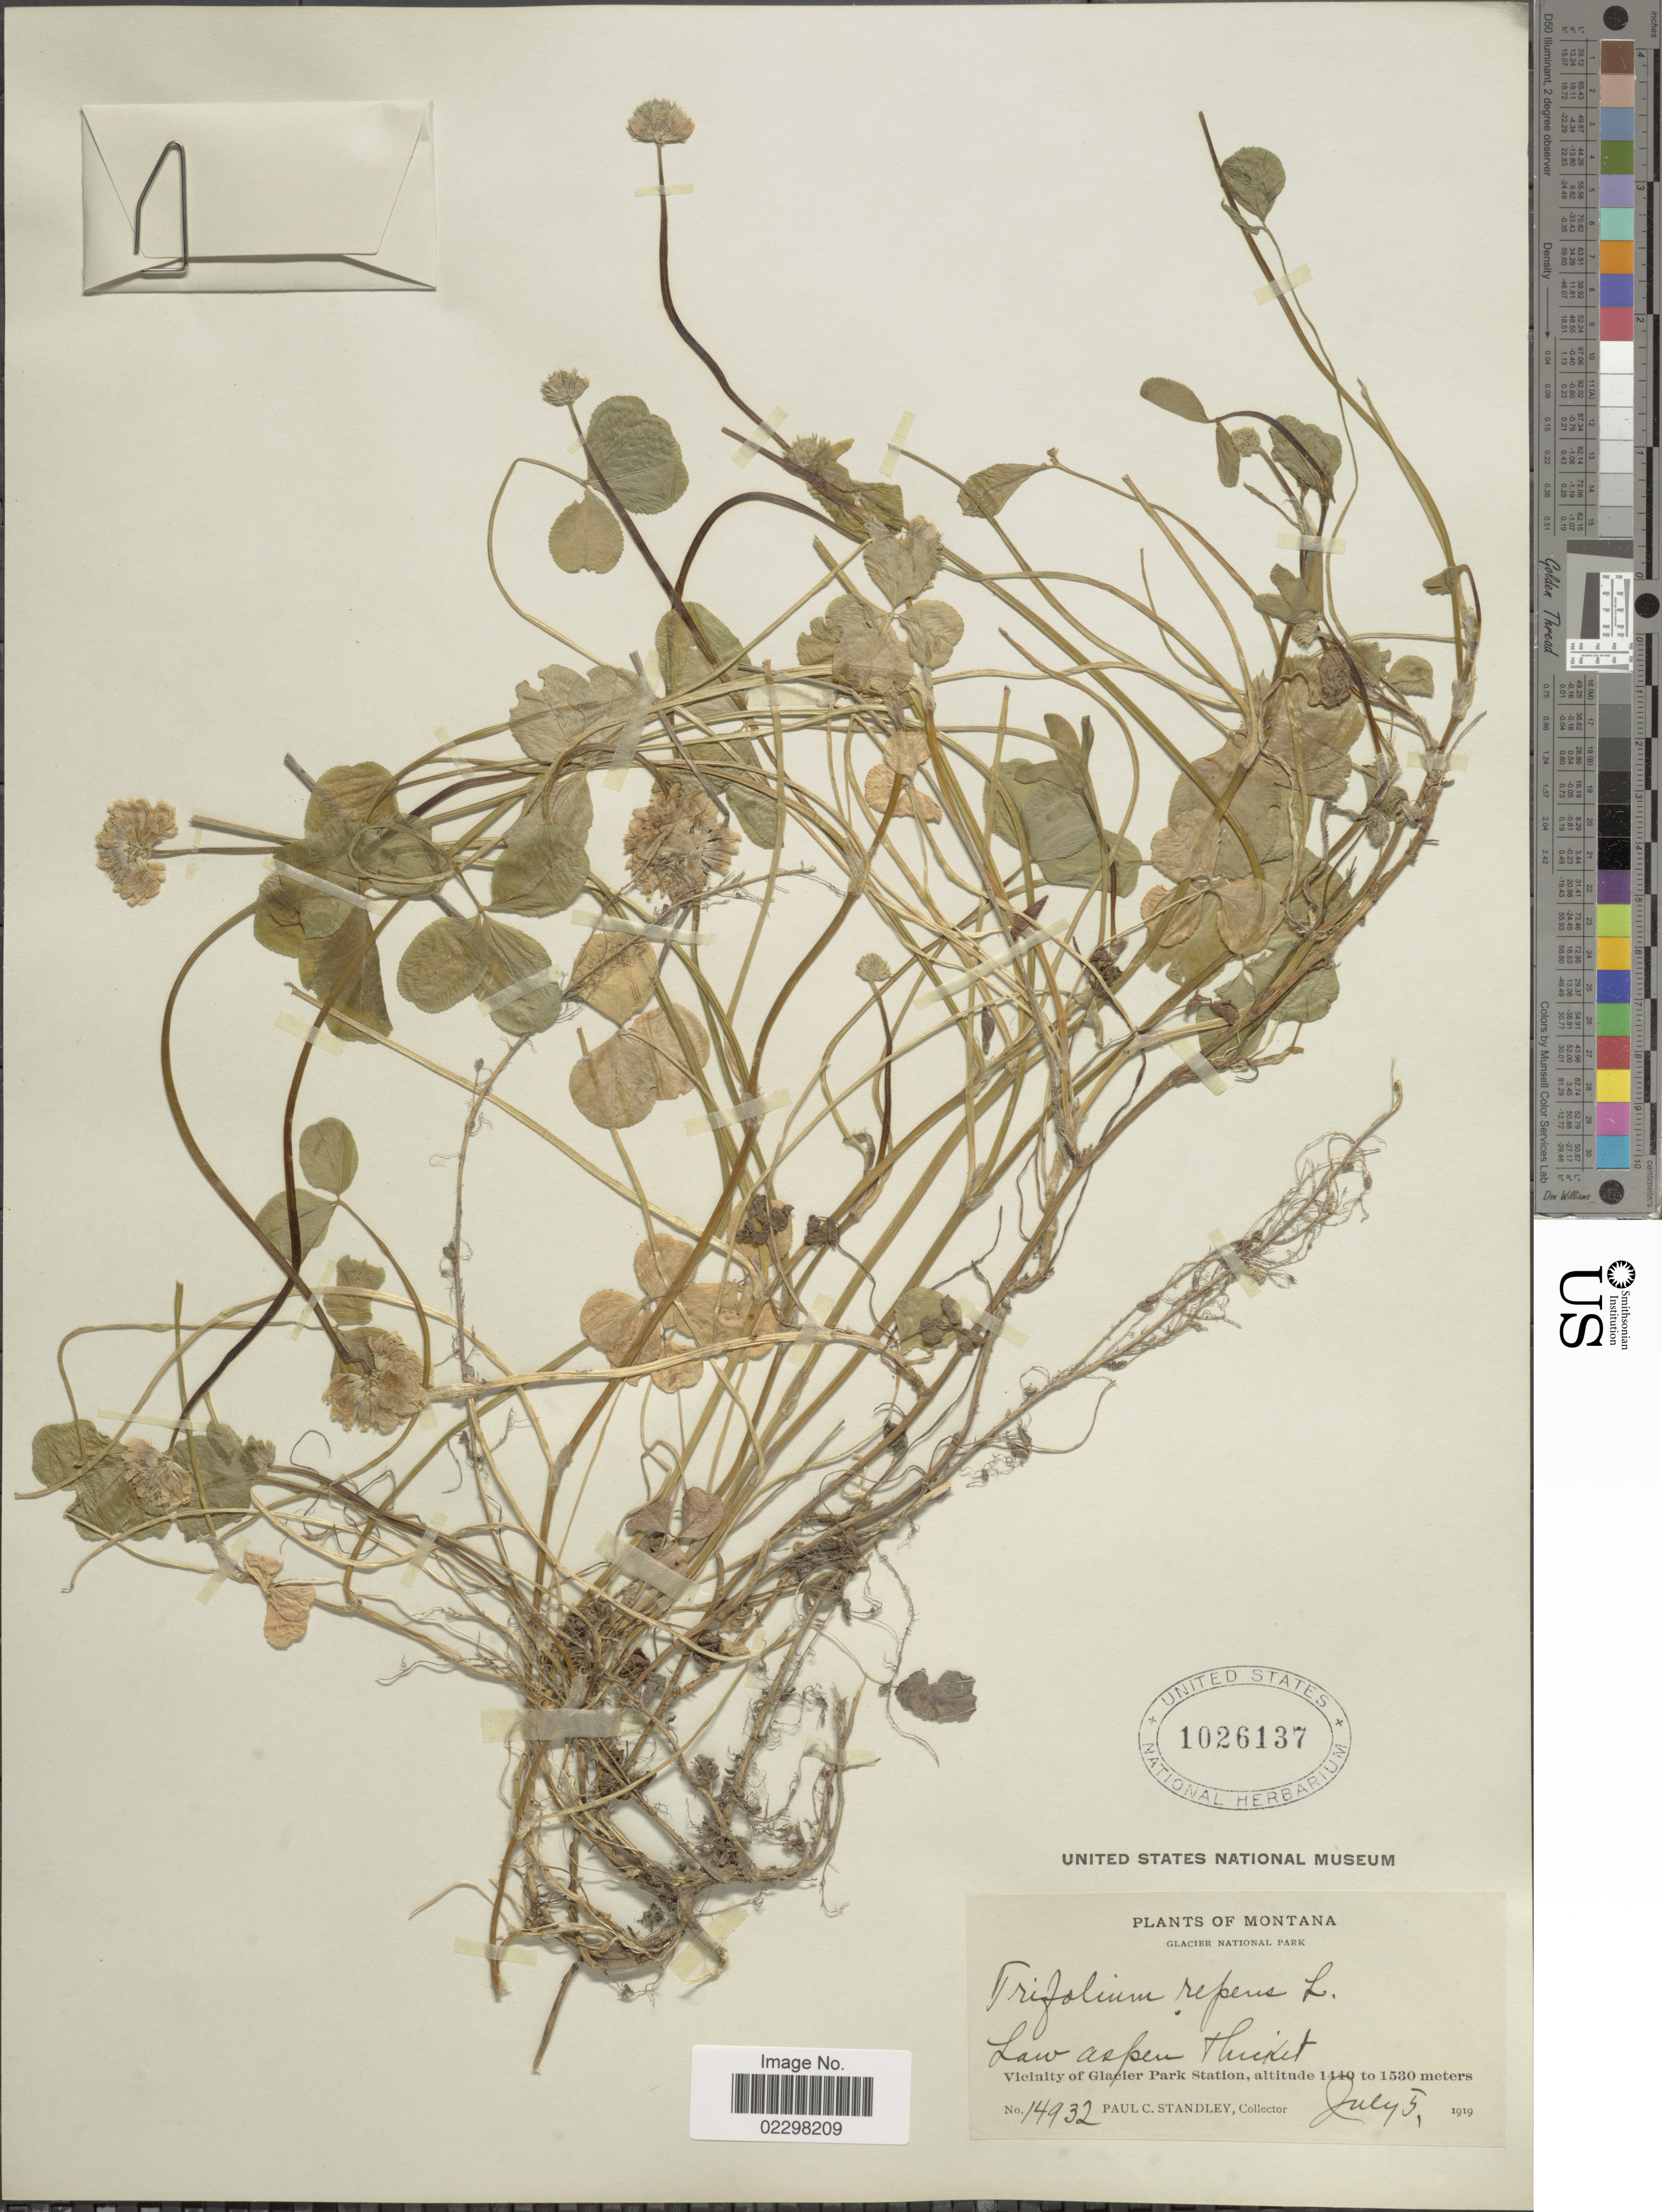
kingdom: Plantae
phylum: Tracheophyta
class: Magnoliopsida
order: Fabales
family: Fabaceae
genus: Trifolium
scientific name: Trifolium repens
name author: L.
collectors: P. C. Standley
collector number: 14932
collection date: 1919-07-05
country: United States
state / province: Montana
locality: Glacier National Park, low aspen thicket, vicinity of Glacier Park Station.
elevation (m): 1440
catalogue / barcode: US 1026137